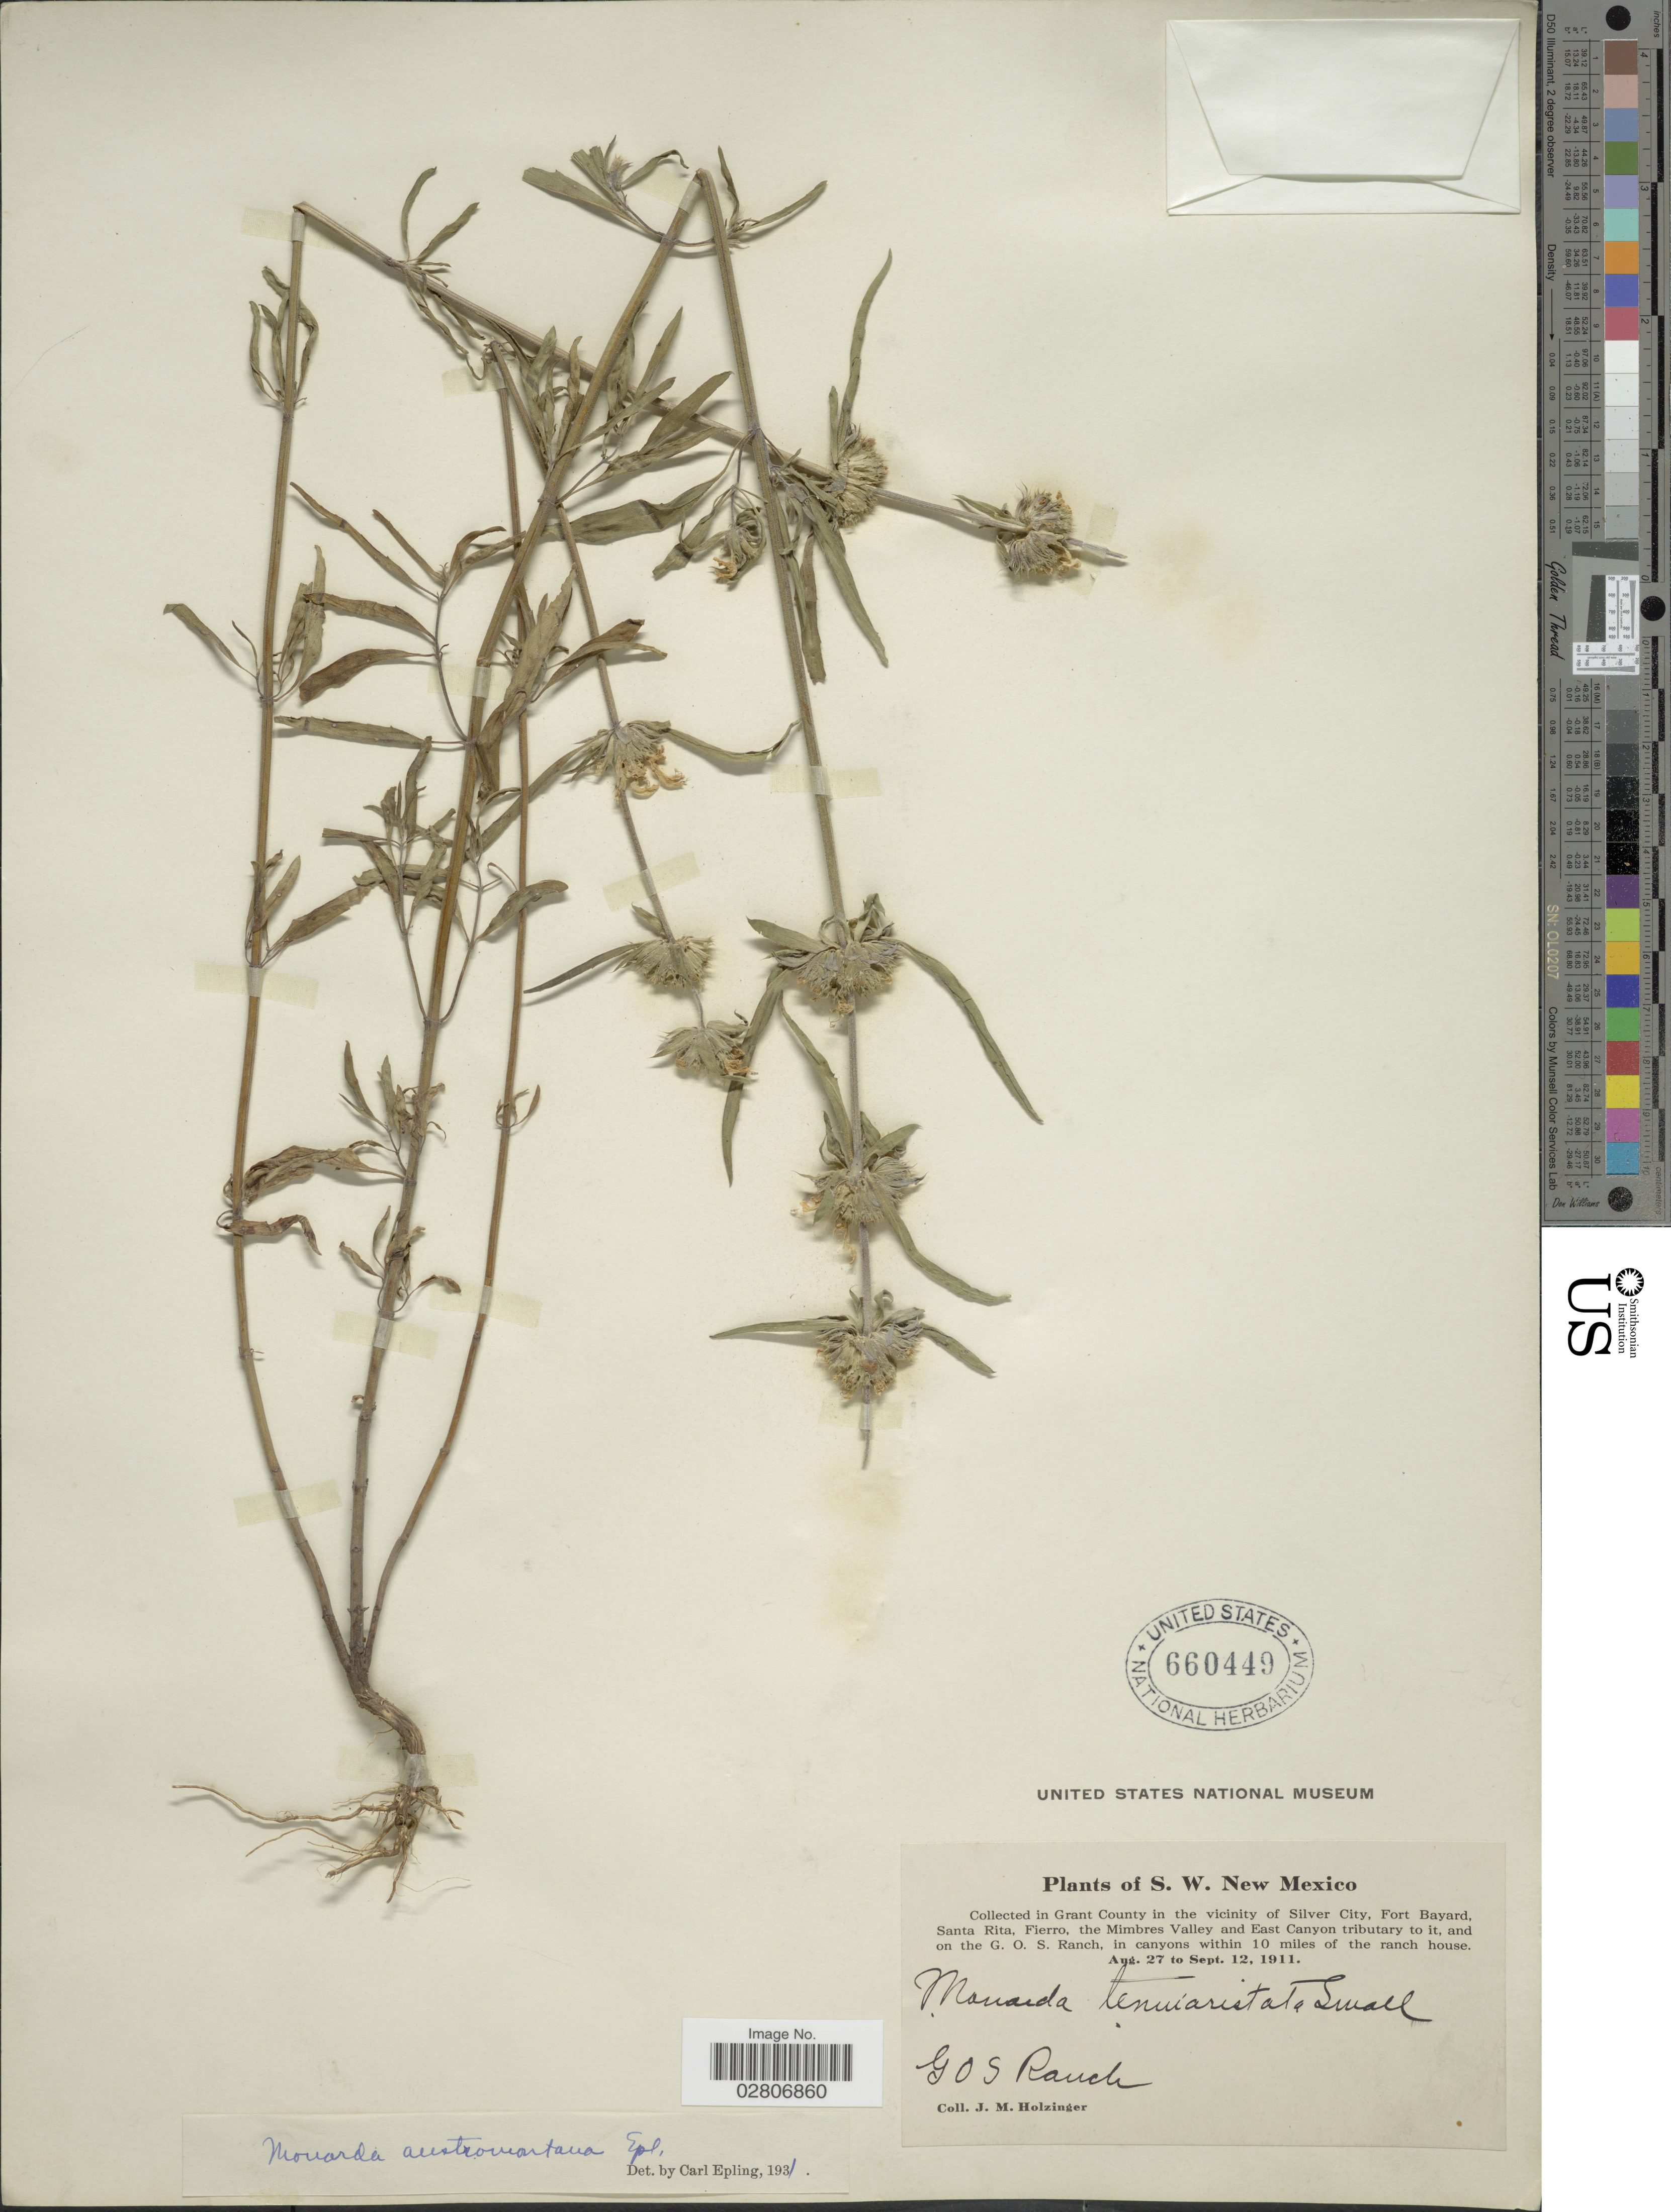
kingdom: Plantae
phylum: Tracheophyta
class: Magnoliopsida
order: Lamiales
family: Lamiaceae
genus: Monarda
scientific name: Monarda citriodora var. austromontana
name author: (Epling) B.L. Turner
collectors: J. M. Holzinger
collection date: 1911-08-27/1911-09-12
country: United States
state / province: New Mexico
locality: S.W. New Mexico. Grant County in the vicinity of Silver City, Fort Bayard, Santa Rita, Fierro, the Mimbres Valley and East Canyon tributary to it, and on the G. O. S. Ranch, in canyons within 10 miles of the ranch house. G O S Ranch.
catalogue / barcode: US 660449